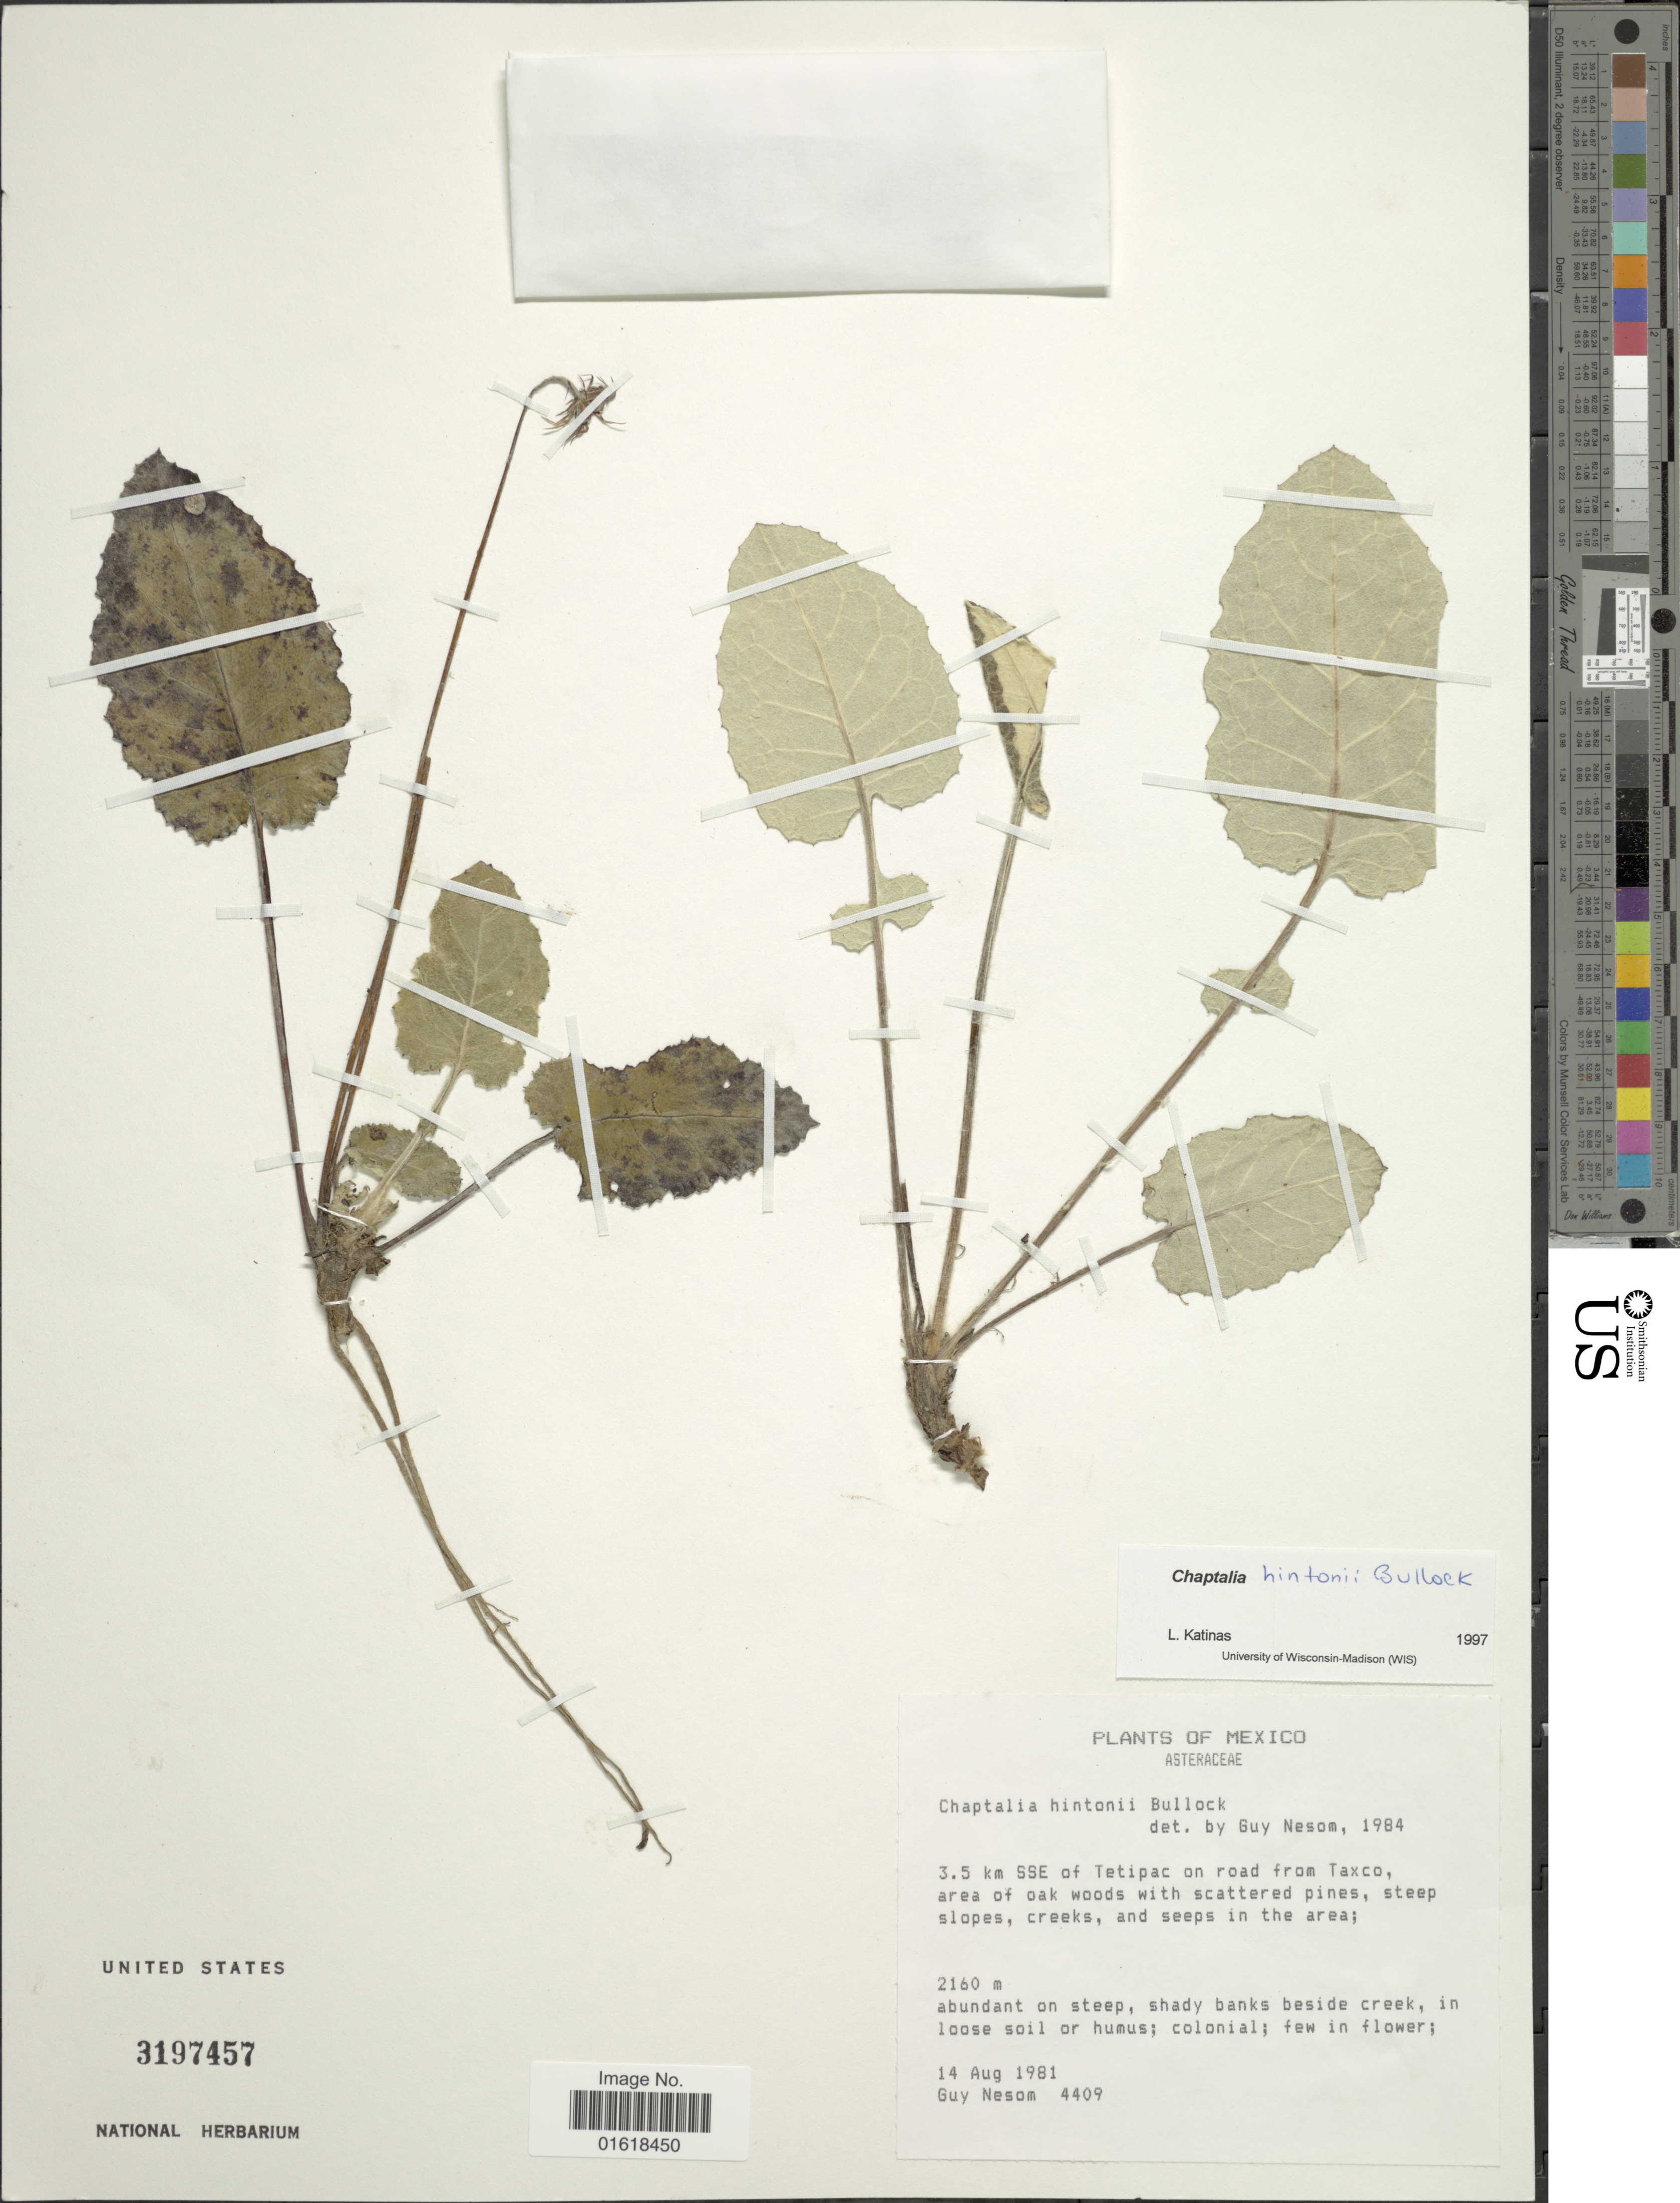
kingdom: Plantae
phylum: Tracheophyta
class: Magnoliopsida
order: Asterales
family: Asteraceae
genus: Chaptalia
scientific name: Chaptalia hintoni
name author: Bullock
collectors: G. Nesom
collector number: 4409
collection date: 1981-08-14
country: Mexico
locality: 3.5 km SSE of Tetipac on road from Taxco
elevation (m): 2160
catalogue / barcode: US 3197457